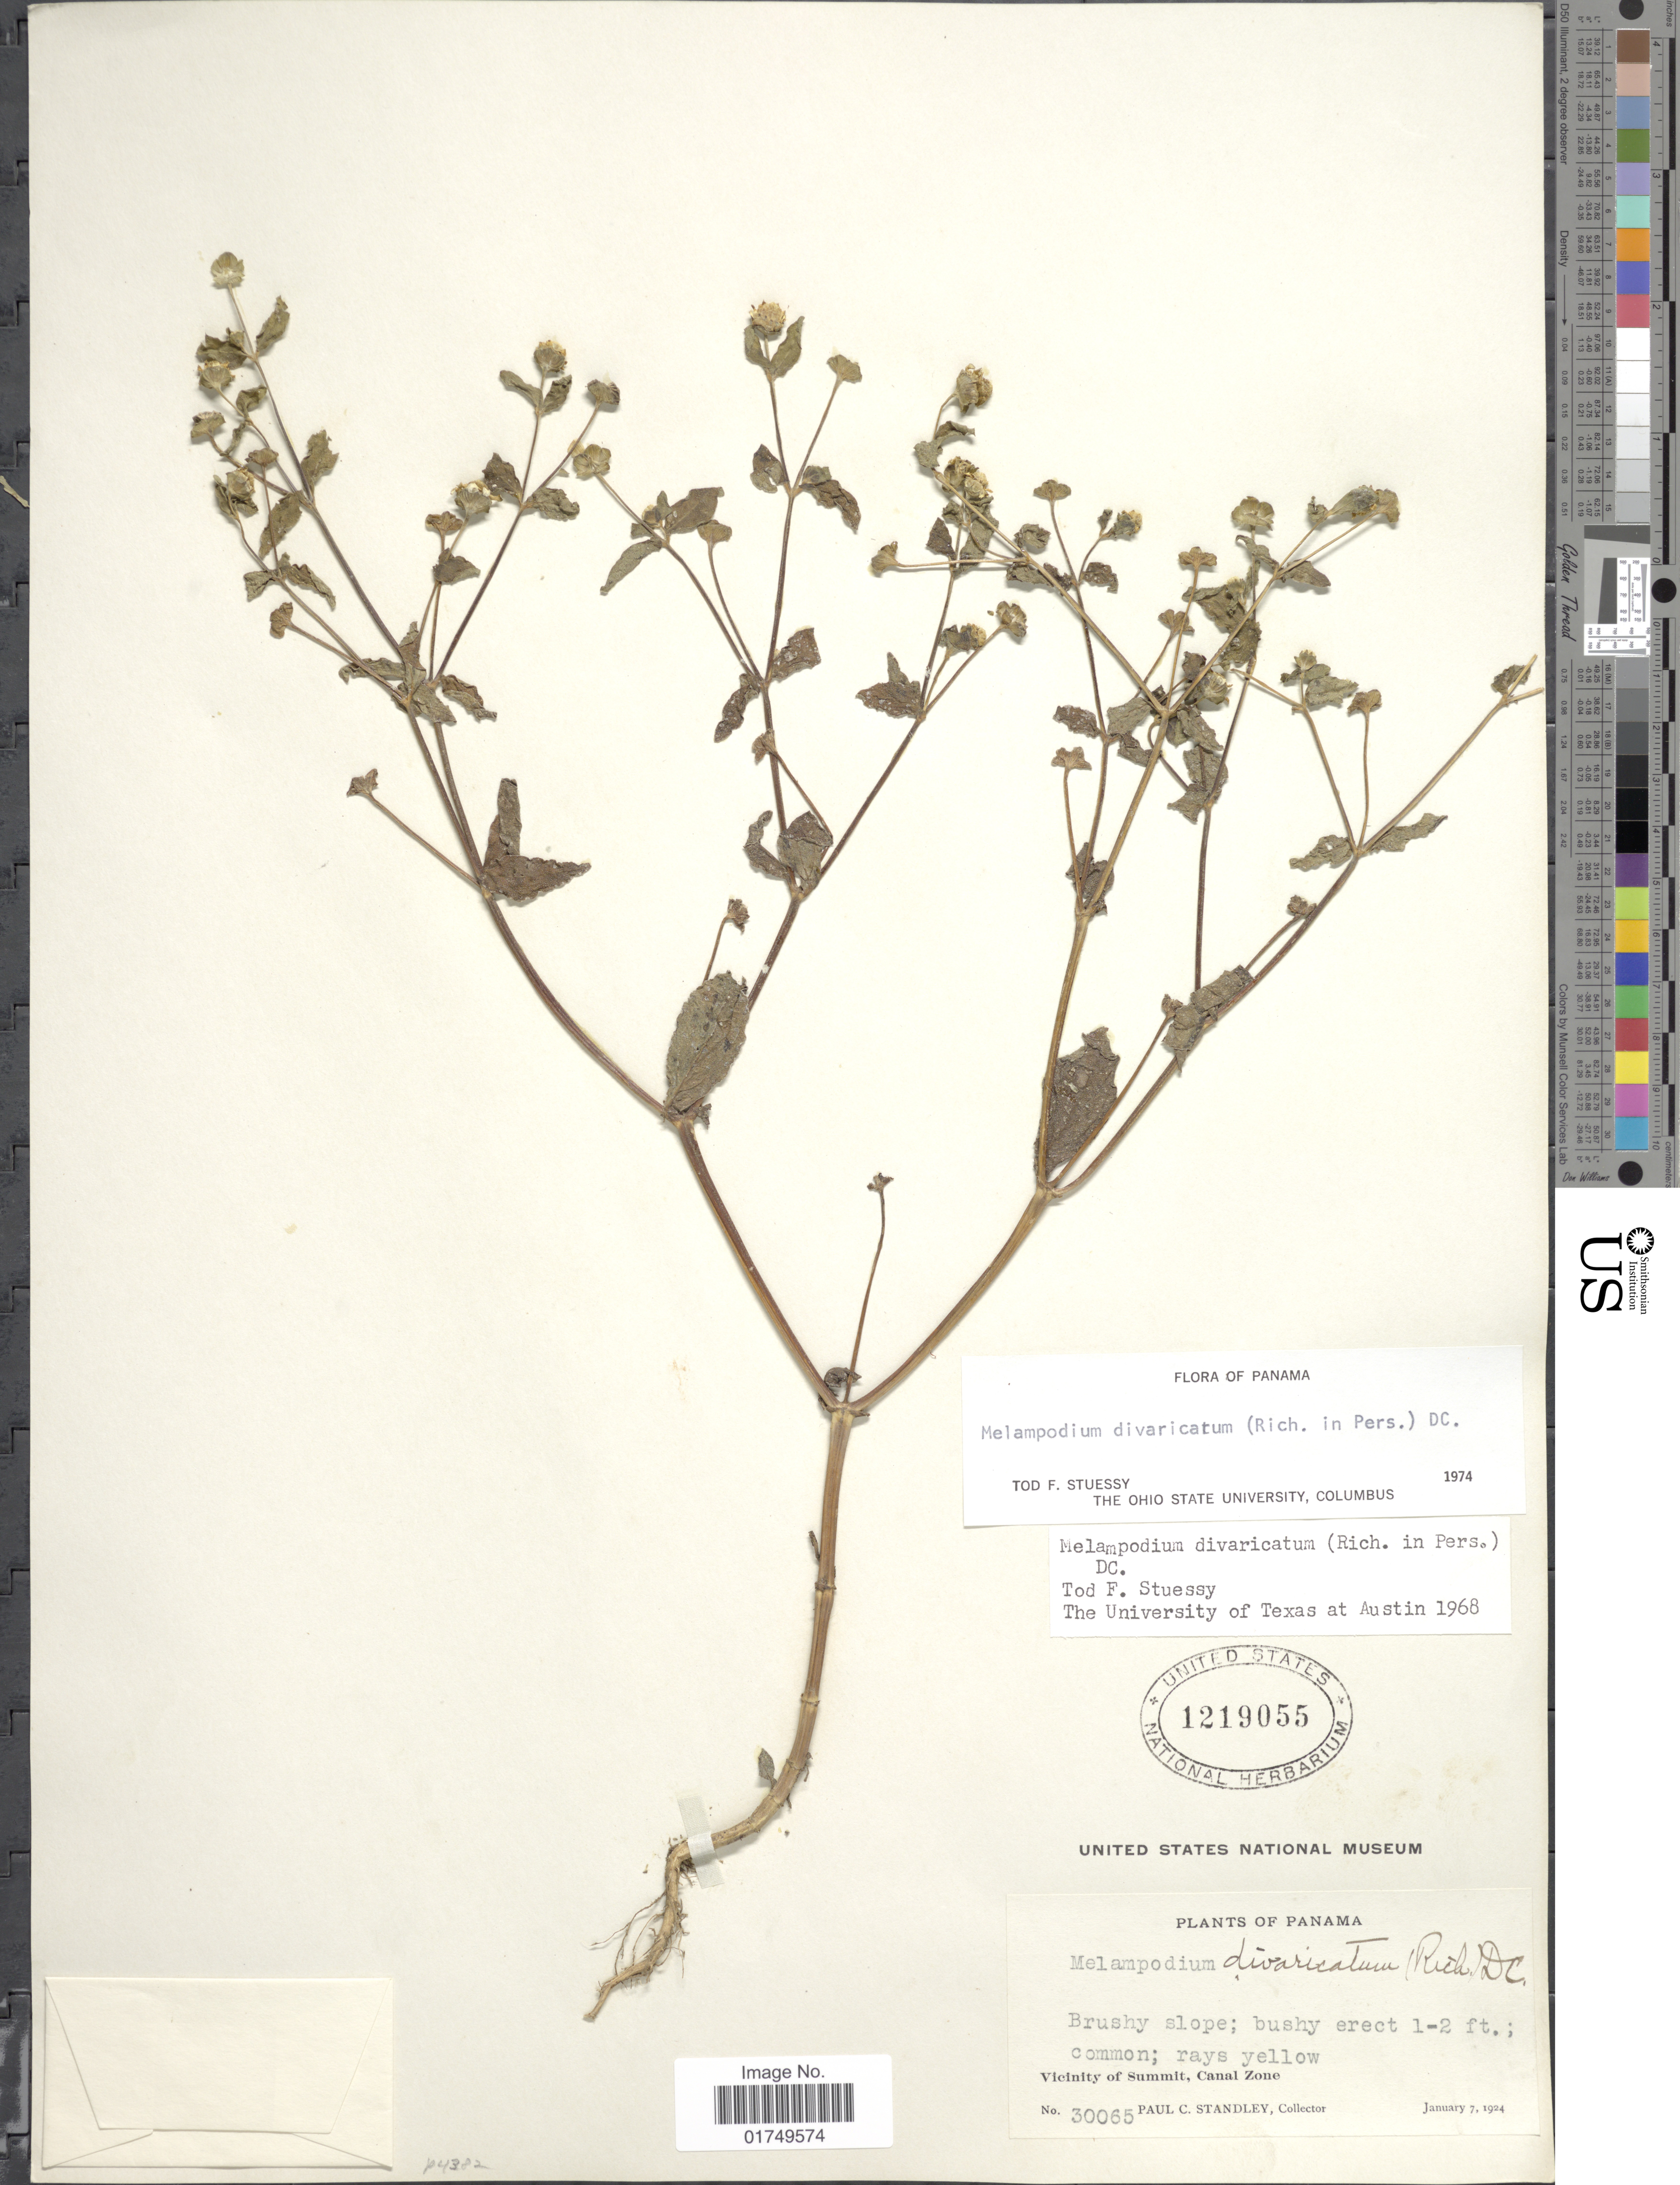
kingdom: Plantae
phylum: Tracheophyta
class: Magnoliopsida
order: Asterales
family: Asteraceae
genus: Melampodium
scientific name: Melampodium divaricatum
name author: (Rich.) DC.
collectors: P. C. Standley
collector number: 30065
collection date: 1924-01-07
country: Panama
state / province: Colón / Panamá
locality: Vicinity of Summit, Canal Zone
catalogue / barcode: US 1219055